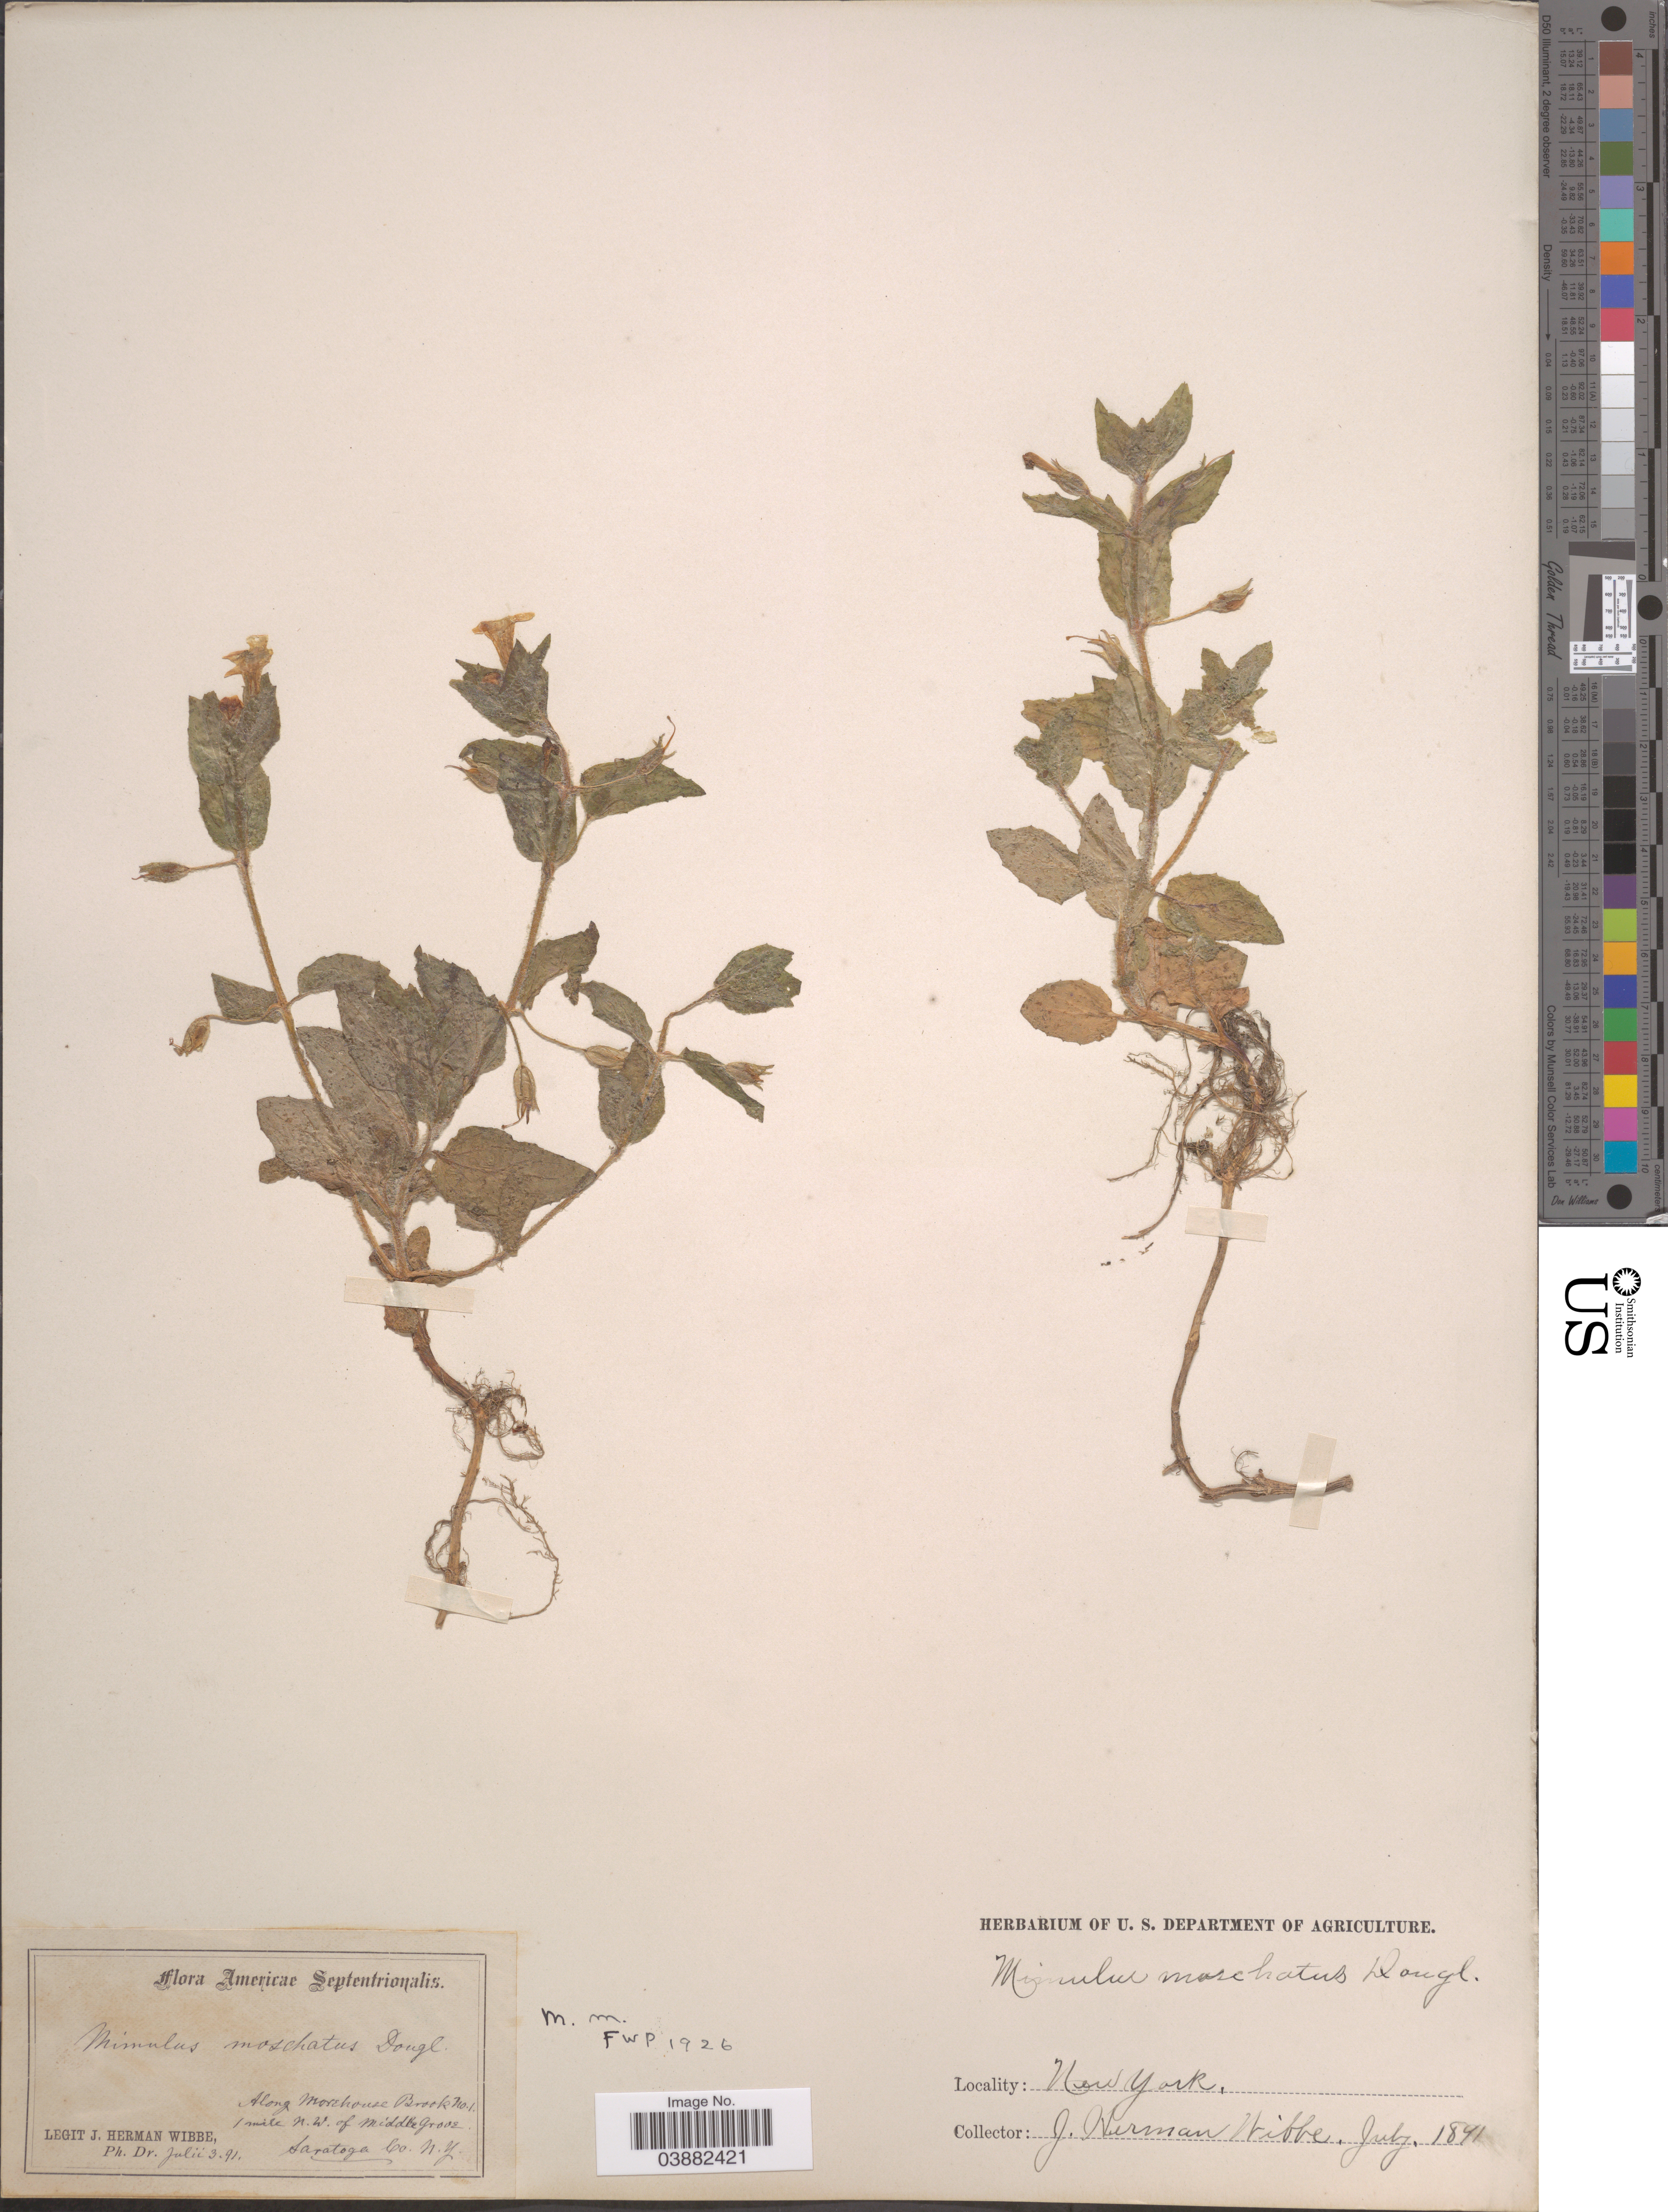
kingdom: Plantae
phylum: Tracheophyta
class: Magnoliopsida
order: Lamiales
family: Phrymaceae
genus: Mimulus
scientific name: Mimulus moschatus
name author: Douglas ex Lindl.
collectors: J. Wibbe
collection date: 1891-07-03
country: United States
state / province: New York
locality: Americae Septentrionalis. Along Morehouse Brook no. 1. 1 mile N.W. of Middle Grove. Saratoga Co.